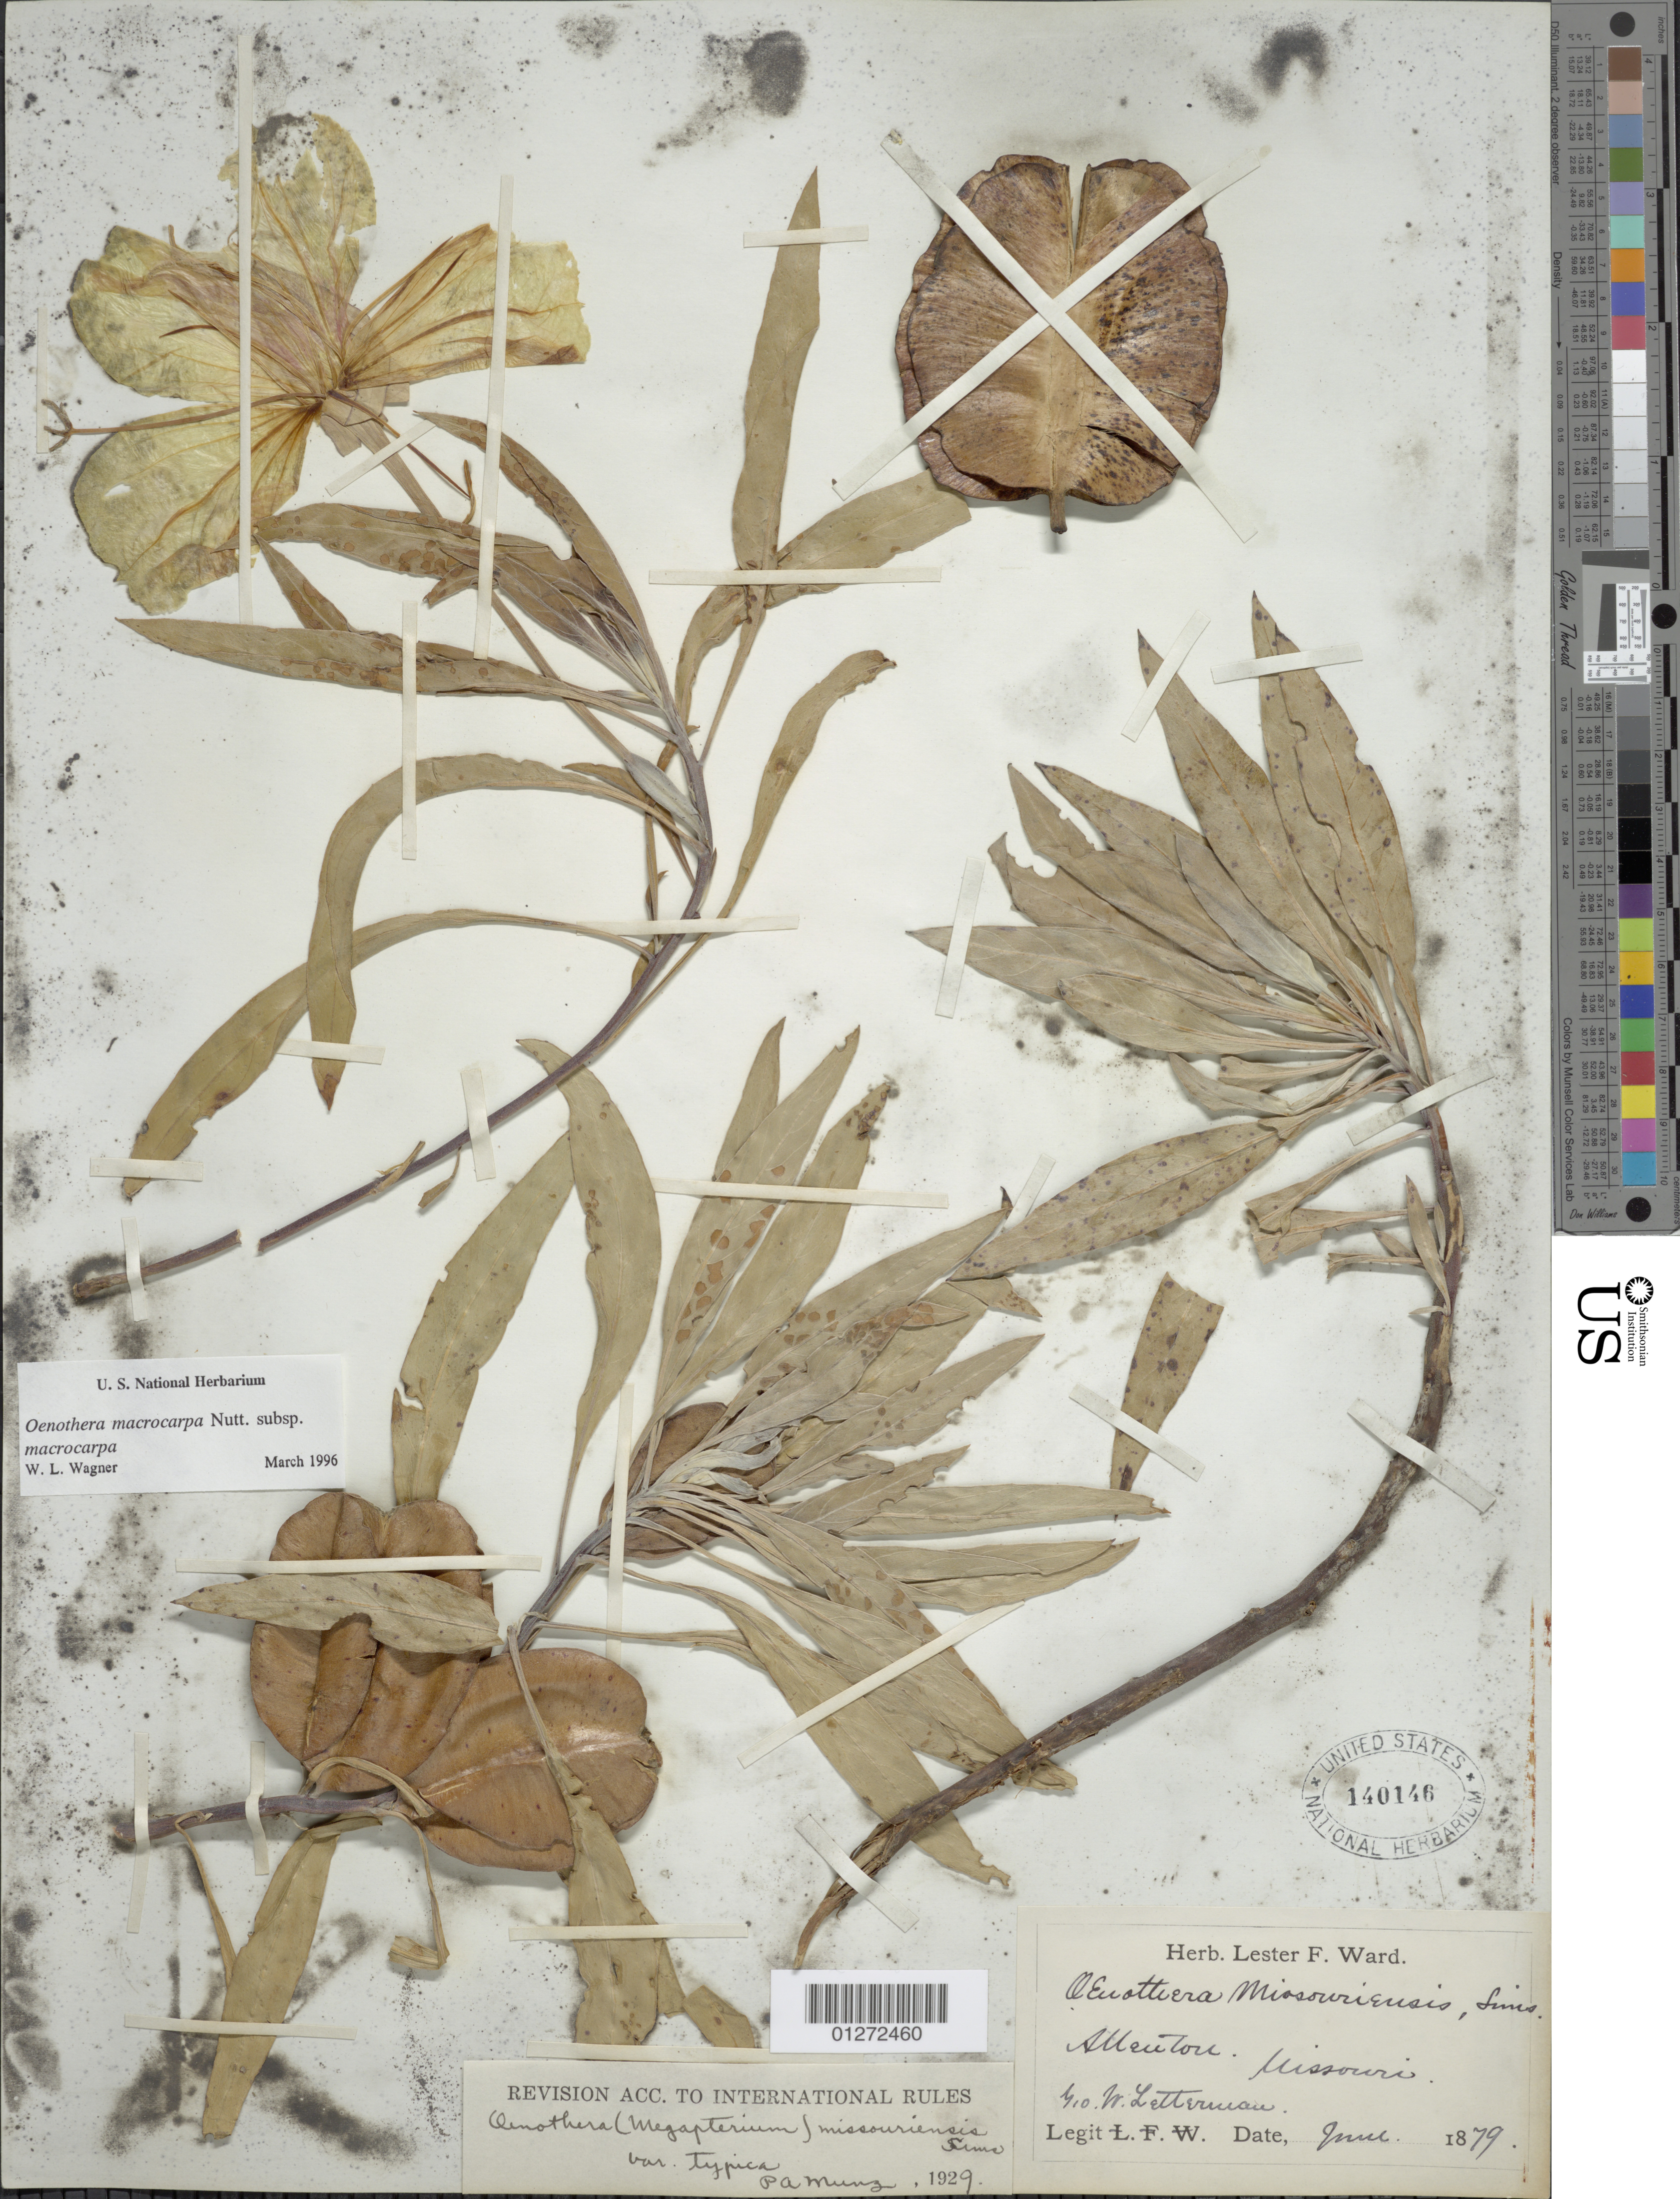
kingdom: Plantae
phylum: Tracheophyta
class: Magnoliopsida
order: Myrtales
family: Onagraceae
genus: Oenothera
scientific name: Oenothera macrocarpa subsp. macrocarpa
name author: Nutt.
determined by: Wagner, W. L., (BOT), Smithsonian Institution - National Museum of Natural History (UNITED STATES)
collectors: Mrs. G. W. Letterman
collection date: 1879-06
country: United States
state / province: Missouri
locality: Allenton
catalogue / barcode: US 140146